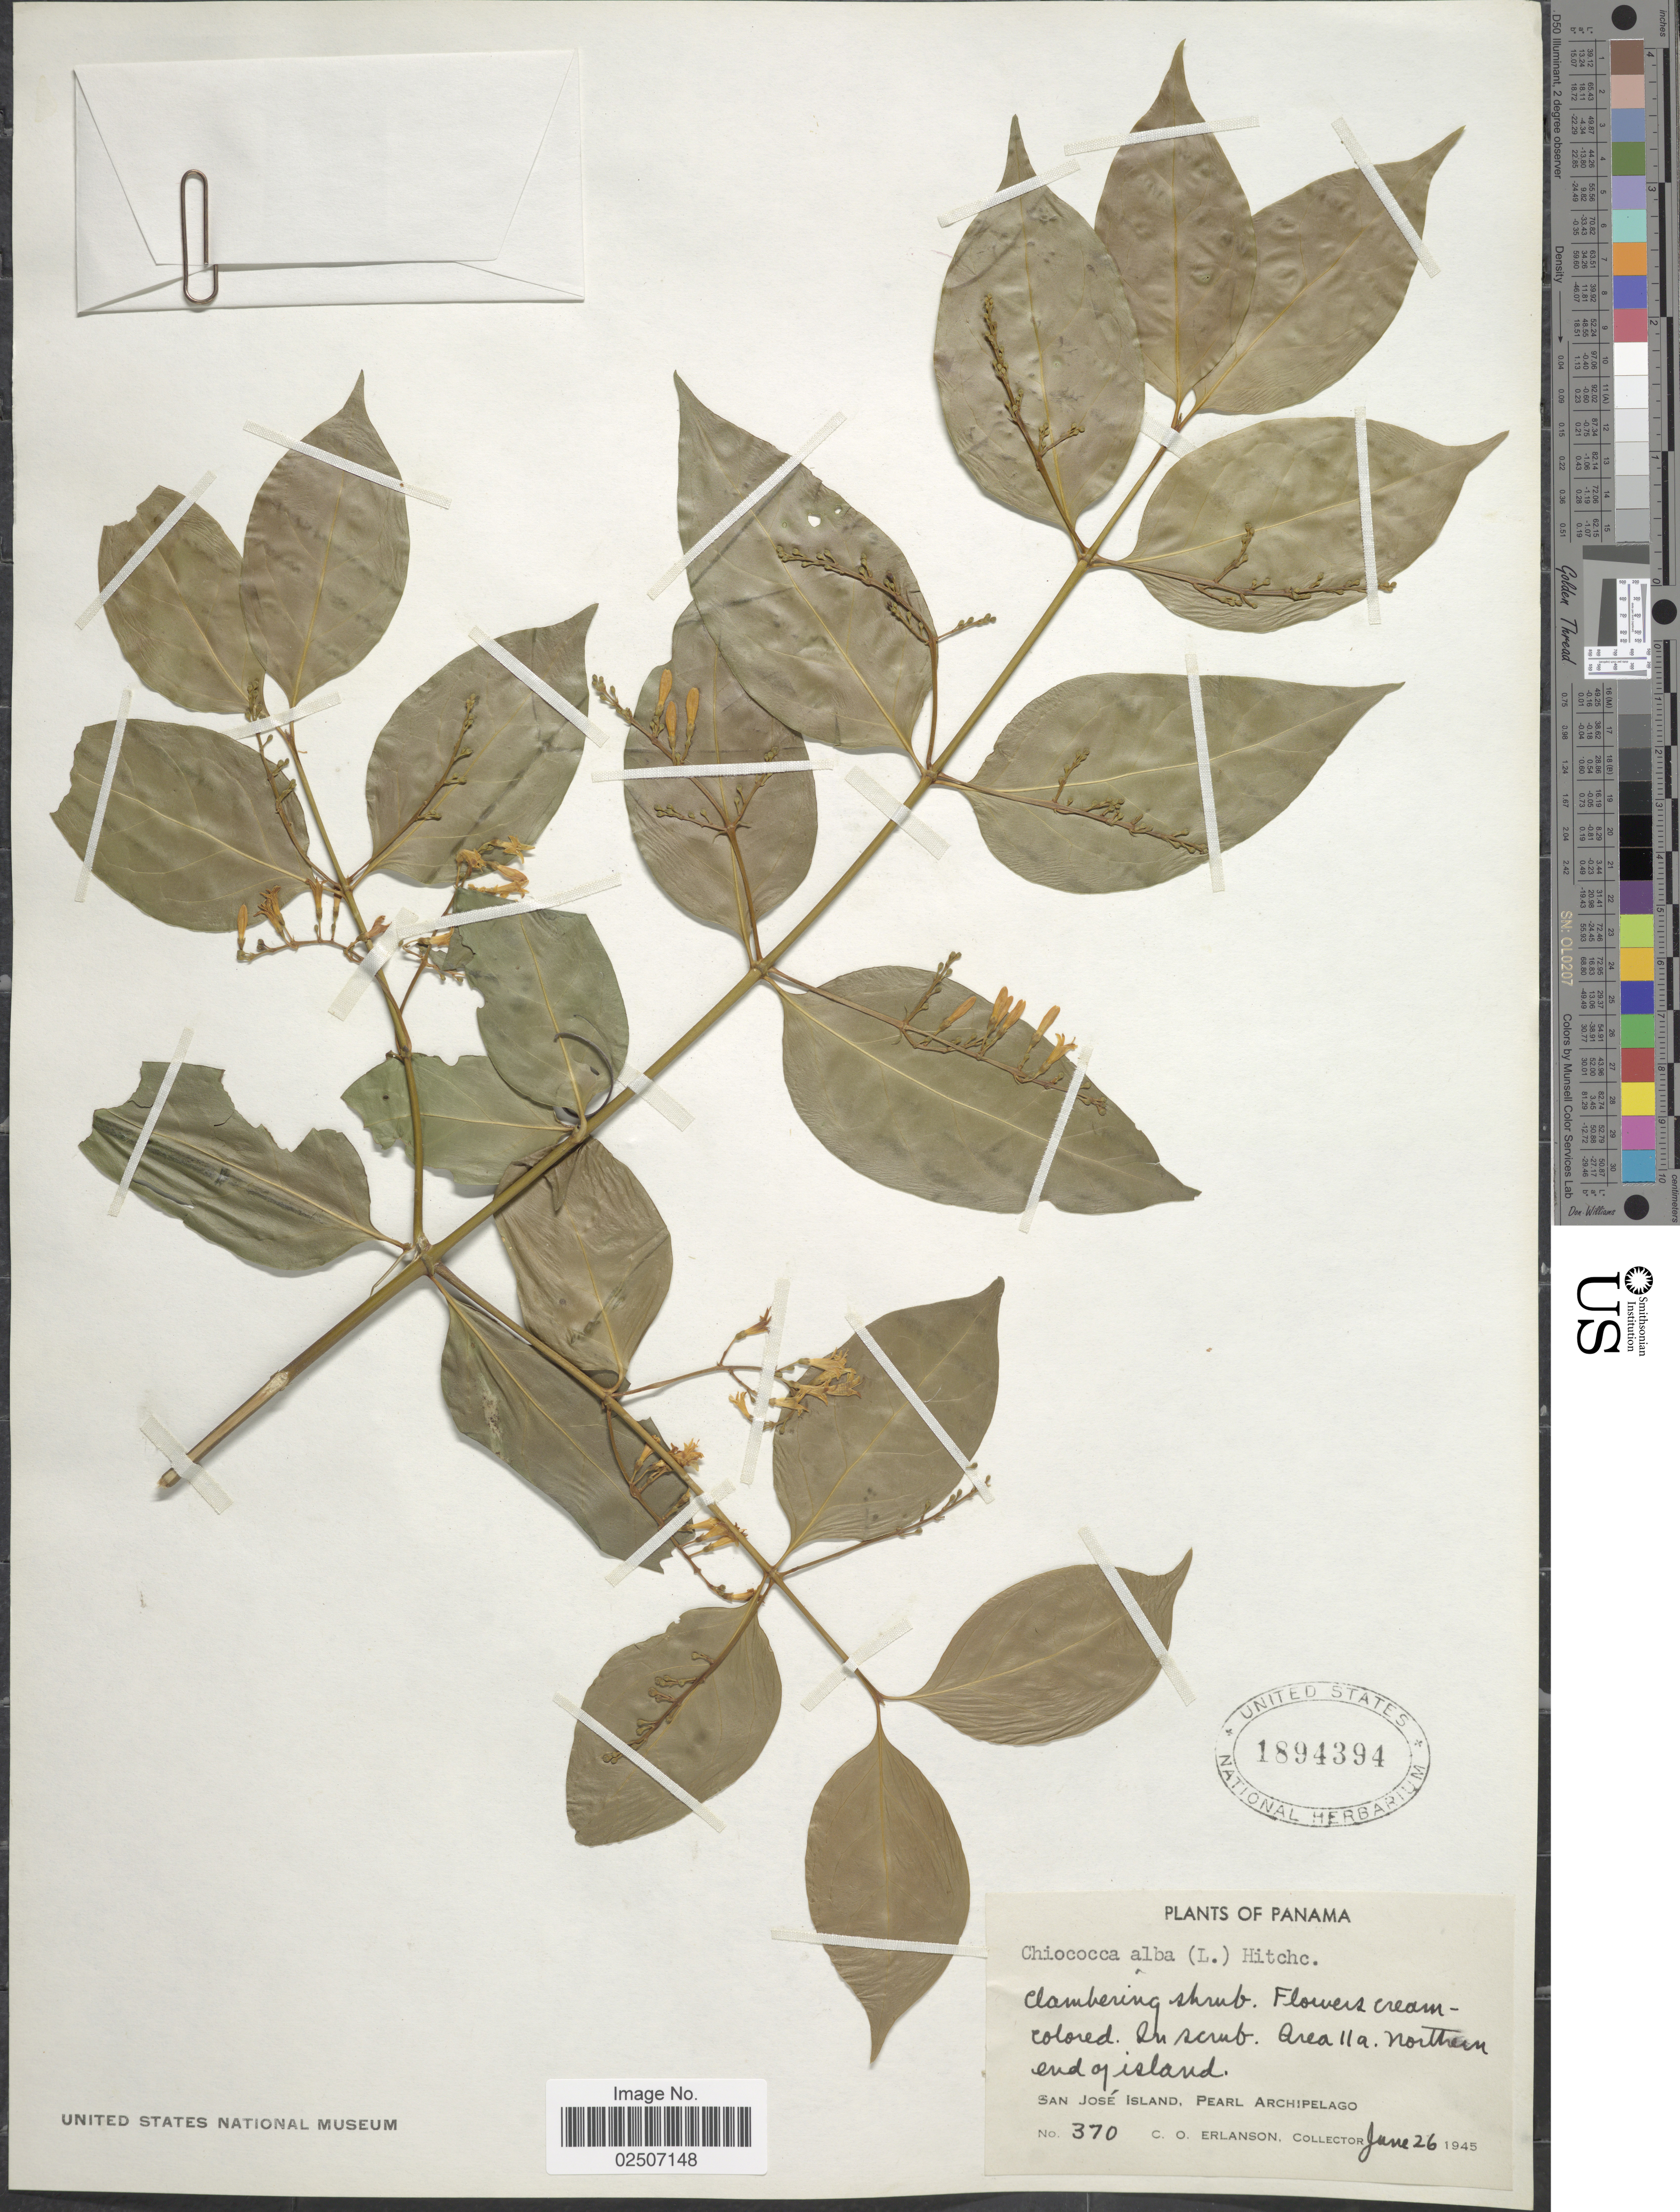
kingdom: Plantae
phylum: Tracheophyta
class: Magnoliopsida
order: Gentianales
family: Rubiaceae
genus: Chiococca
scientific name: Chiococca alba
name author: (L.) Hitchc.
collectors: C. O. Erlanson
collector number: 370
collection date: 1945-06-26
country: Panama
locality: Northern end of island. San Jose Island, Pearl Archipelago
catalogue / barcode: US 1894394